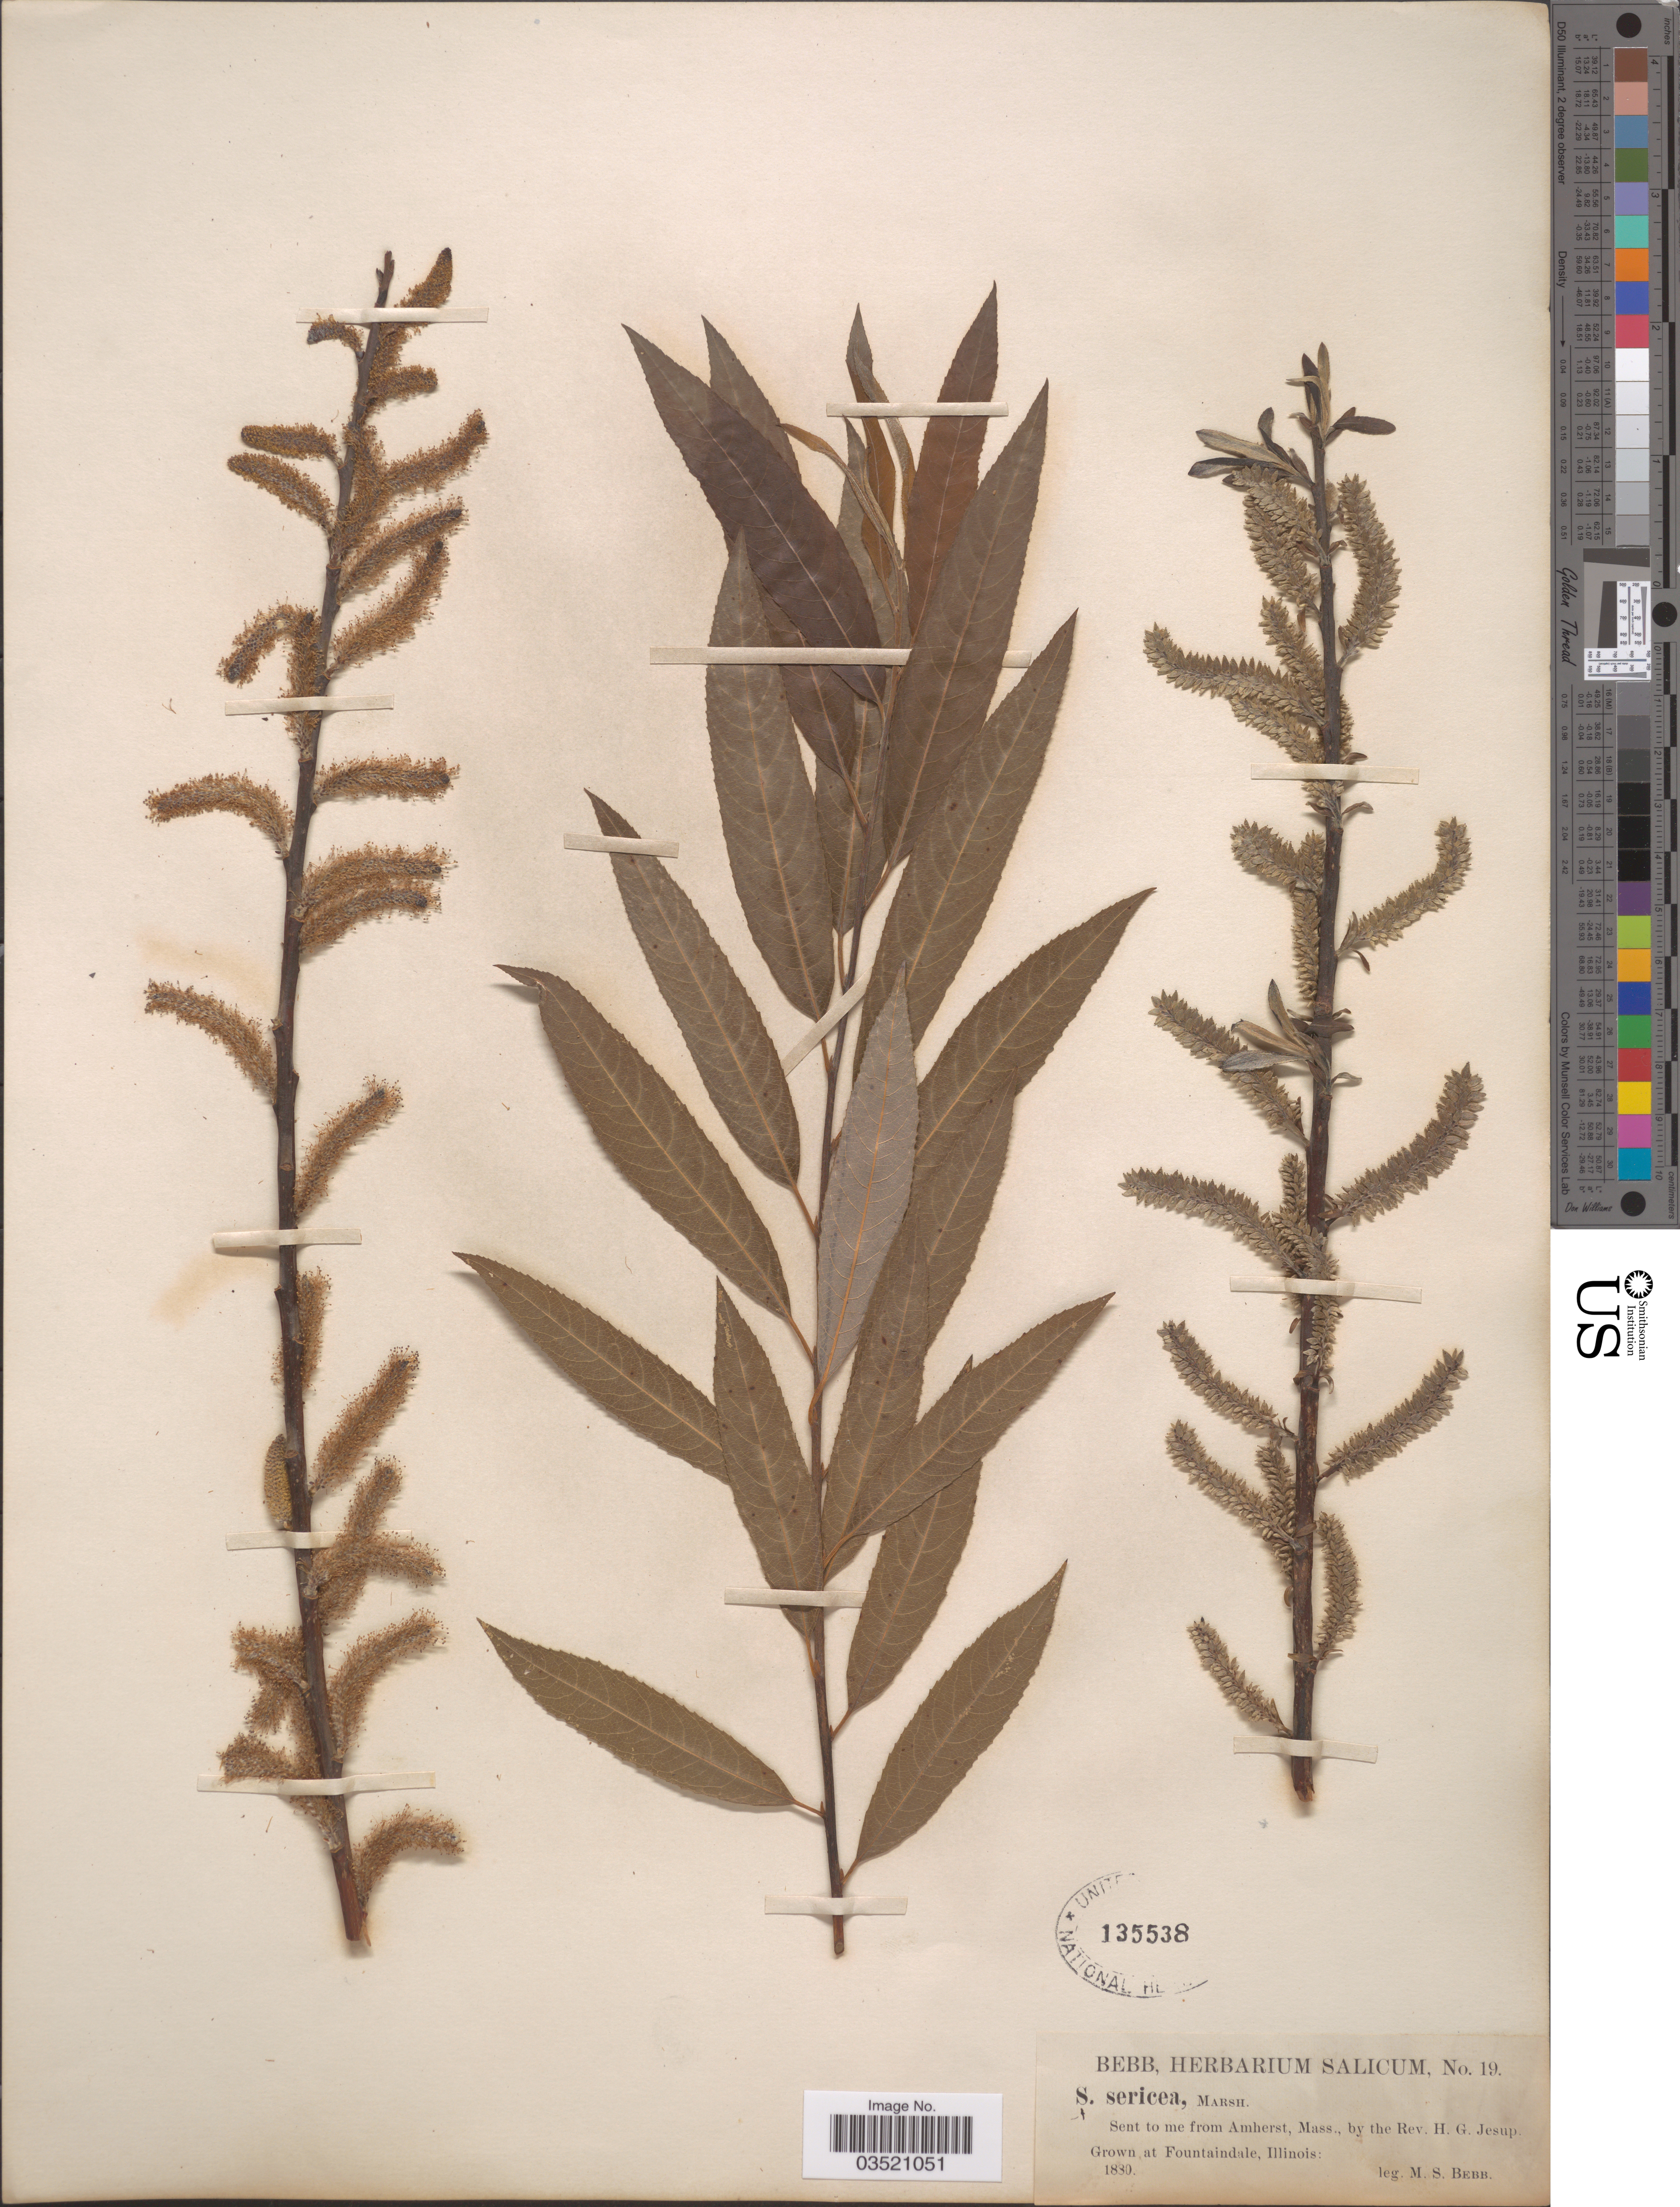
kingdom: Plantae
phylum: Tracheophyta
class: Magnoliopsida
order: Malpighiales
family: Salicaceae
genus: Salix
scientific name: Salix sericea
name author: Marshall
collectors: M. Bebb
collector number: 19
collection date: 1880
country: United States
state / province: Illinois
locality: Fountaindale.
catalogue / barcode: US 135538